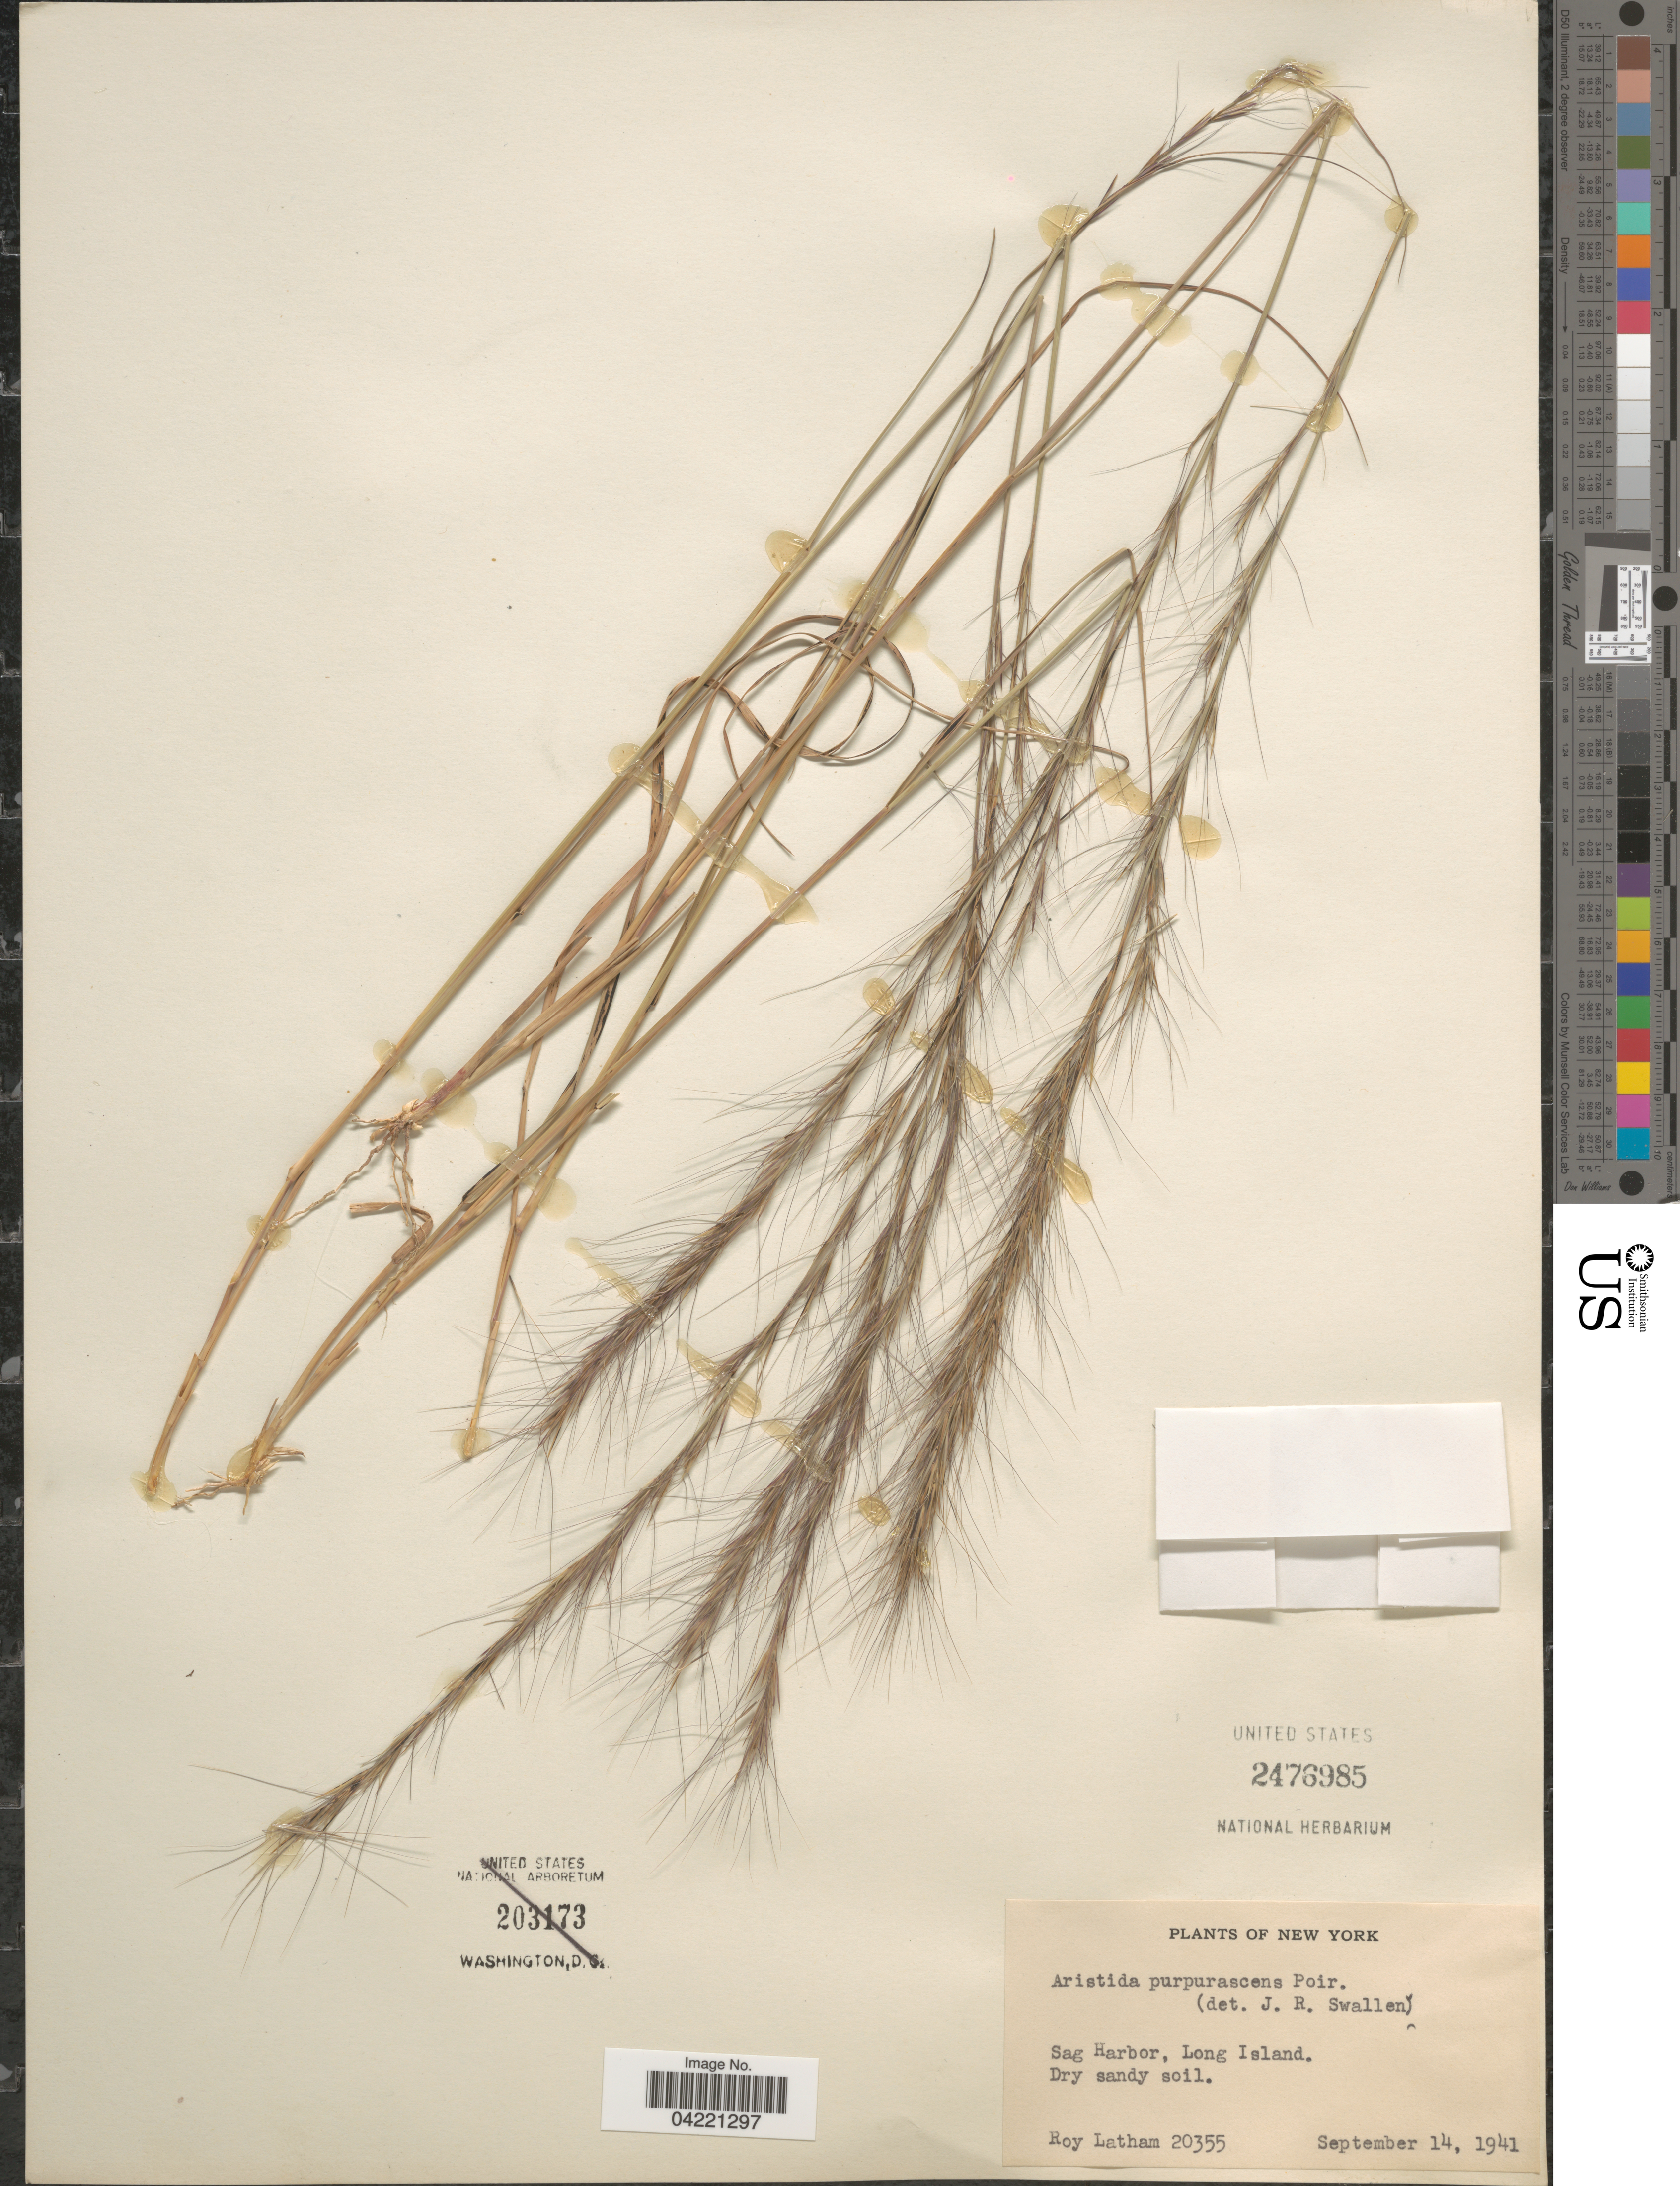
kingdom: Plantae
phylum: Tracheophyta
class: Liliopsida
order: Poales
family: Poaceae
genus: Aristida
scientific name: Aristida purpurascens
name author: Poir.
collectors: R. Latham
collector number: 20355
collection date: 1941-09-14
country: United States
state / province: New York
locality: Sag Harbor, Long Island.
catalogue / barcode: US 2476985